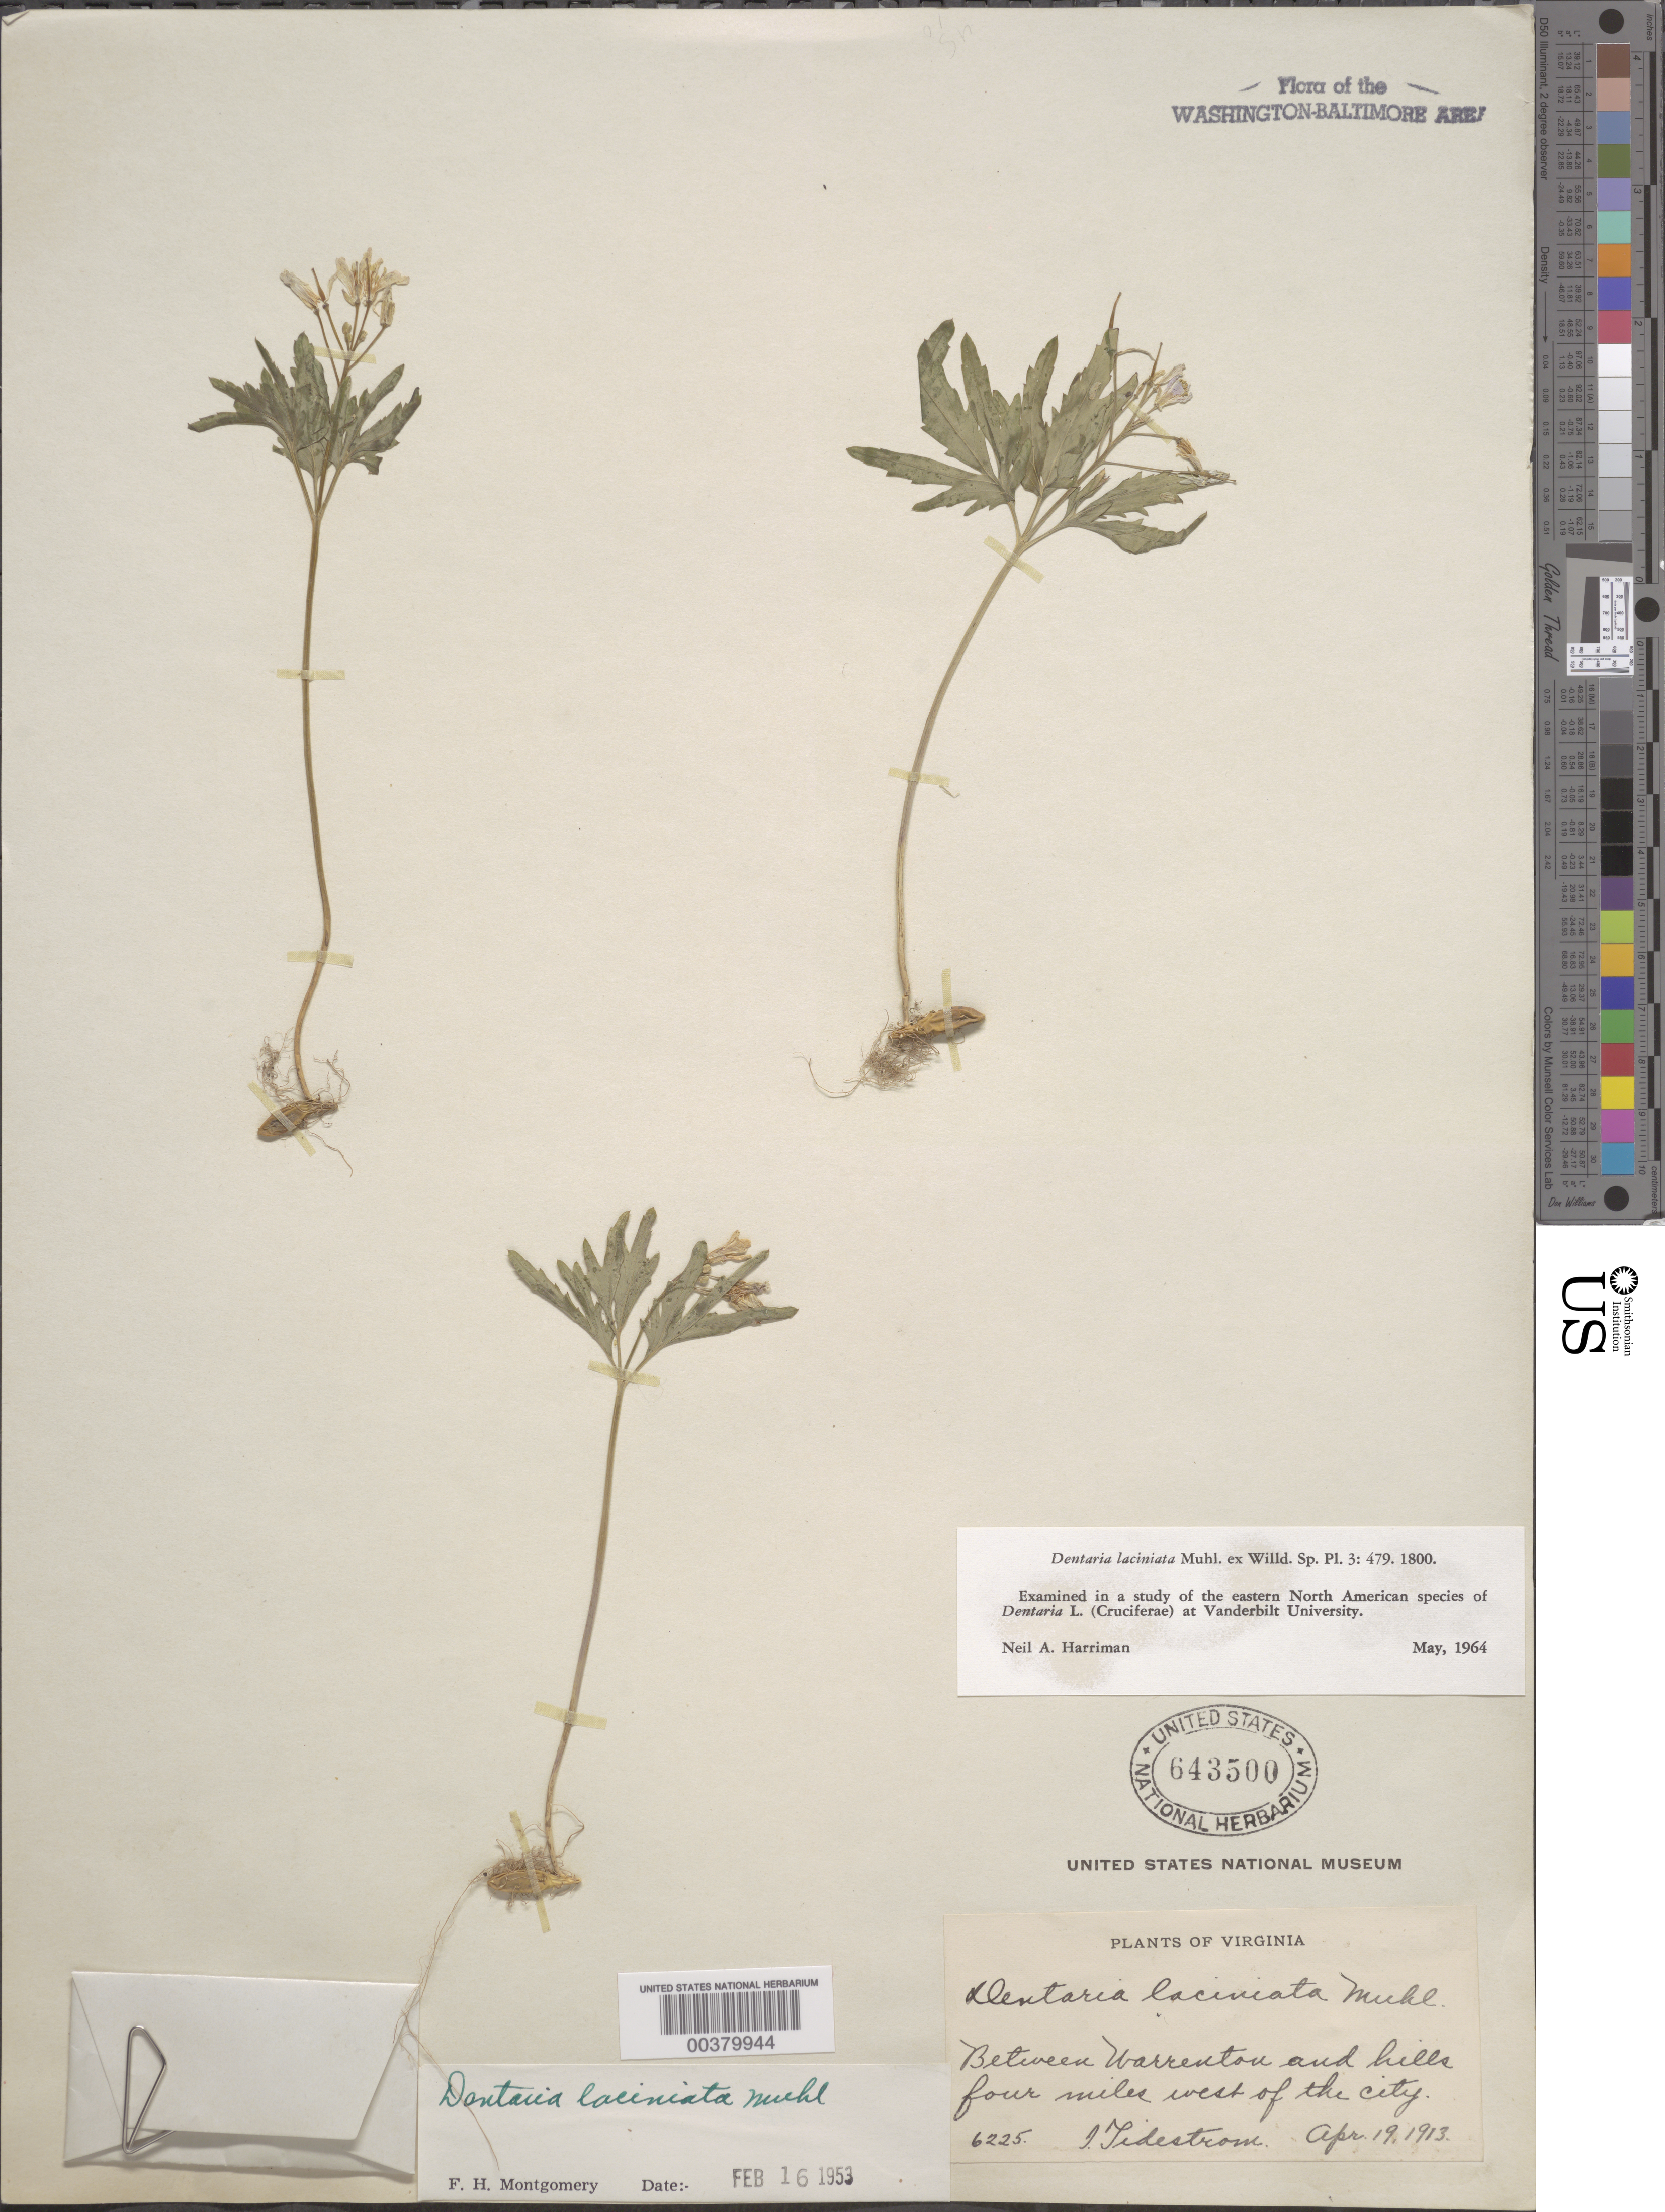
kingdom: Plantae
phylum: Tracheophyta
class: Magnoliopsida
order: Brassicales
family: Brassicaceae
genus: Cardamine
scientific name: Cardamine concatenata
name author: (Michx.) Sw.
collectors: I. F. Tidestrom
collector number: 6225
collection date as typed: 19 Apr 1913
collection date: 1913-04-19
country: United States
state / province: Virginia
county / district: Fauquier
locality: between Warrenton and Hills West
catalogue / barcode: US 643500